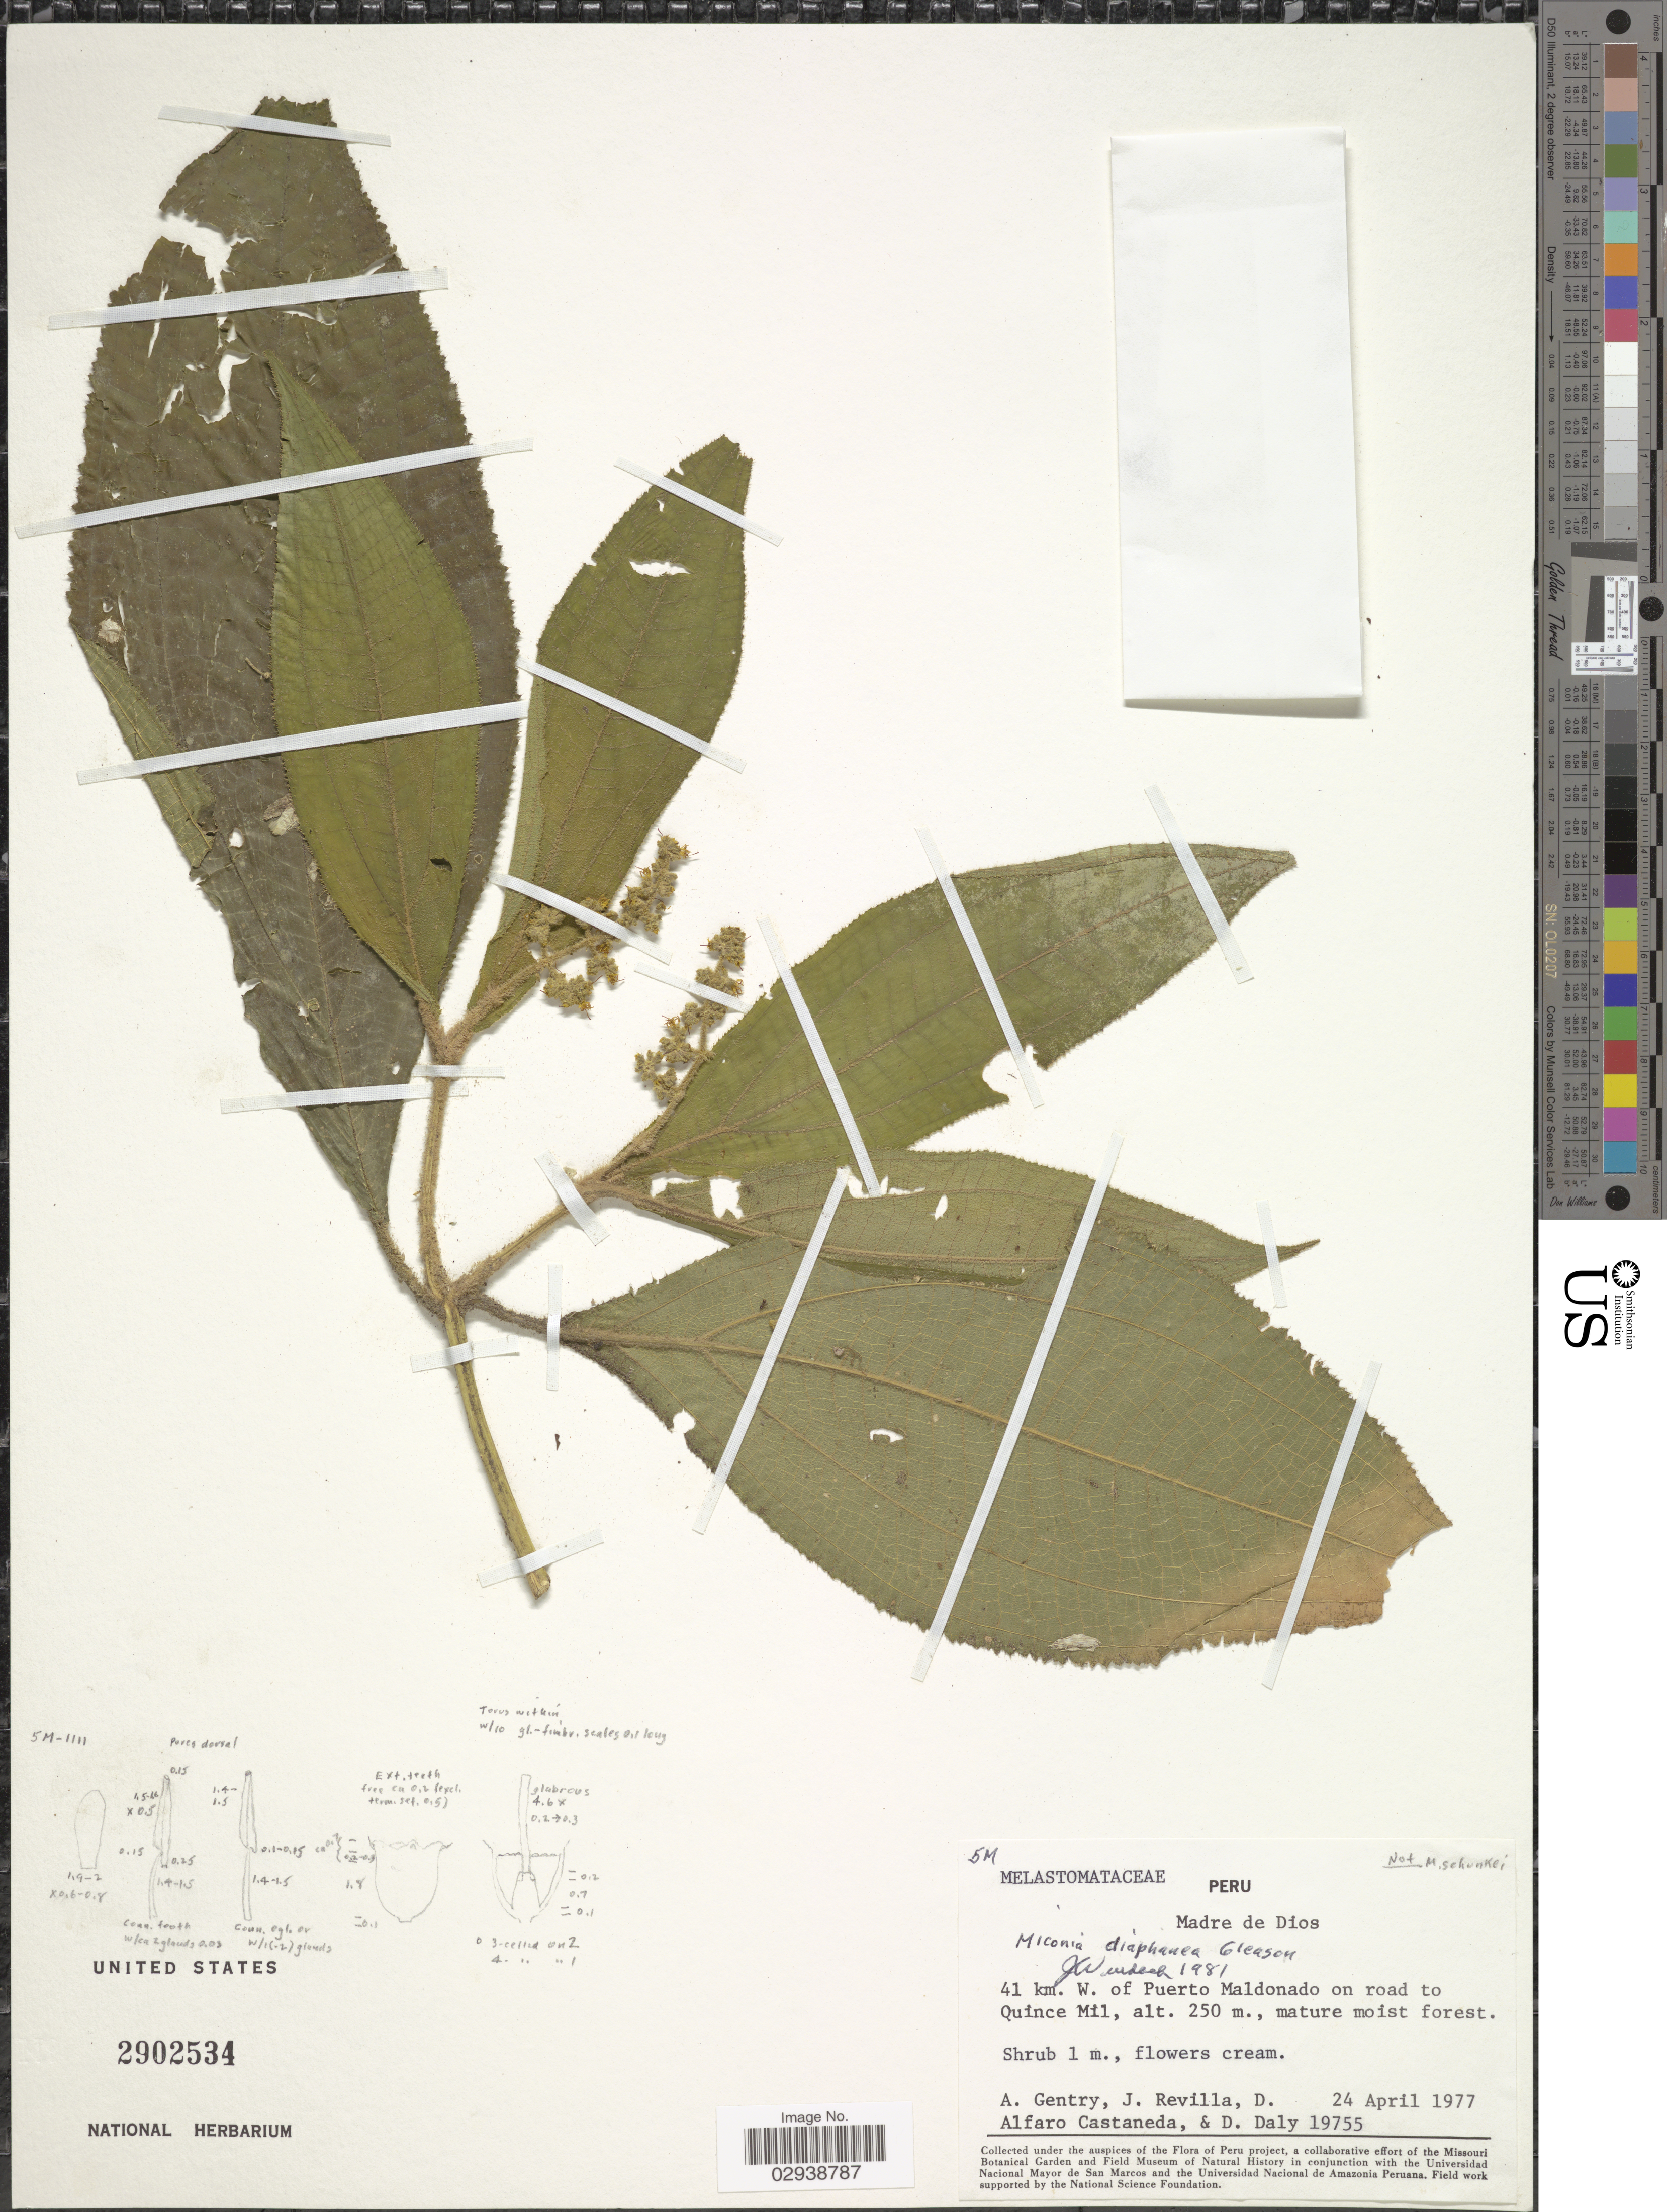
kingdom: Plantae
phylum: Tracheophyta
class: Magnoliopsida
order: Myrtales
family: Melastomataceae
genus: Miconia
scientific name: Miconia diaphanea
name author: Gleason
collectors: A. H. Gentry, J. Revilla, A. Castañeda & D. C. Daly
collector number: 19755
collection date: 1977-04-24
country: Peru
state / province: Madre de Dios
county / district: Tambopata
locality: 41 km. W of Puerto Maldonado on road to Quince Mil.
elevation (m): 250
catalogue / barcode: US 2902534